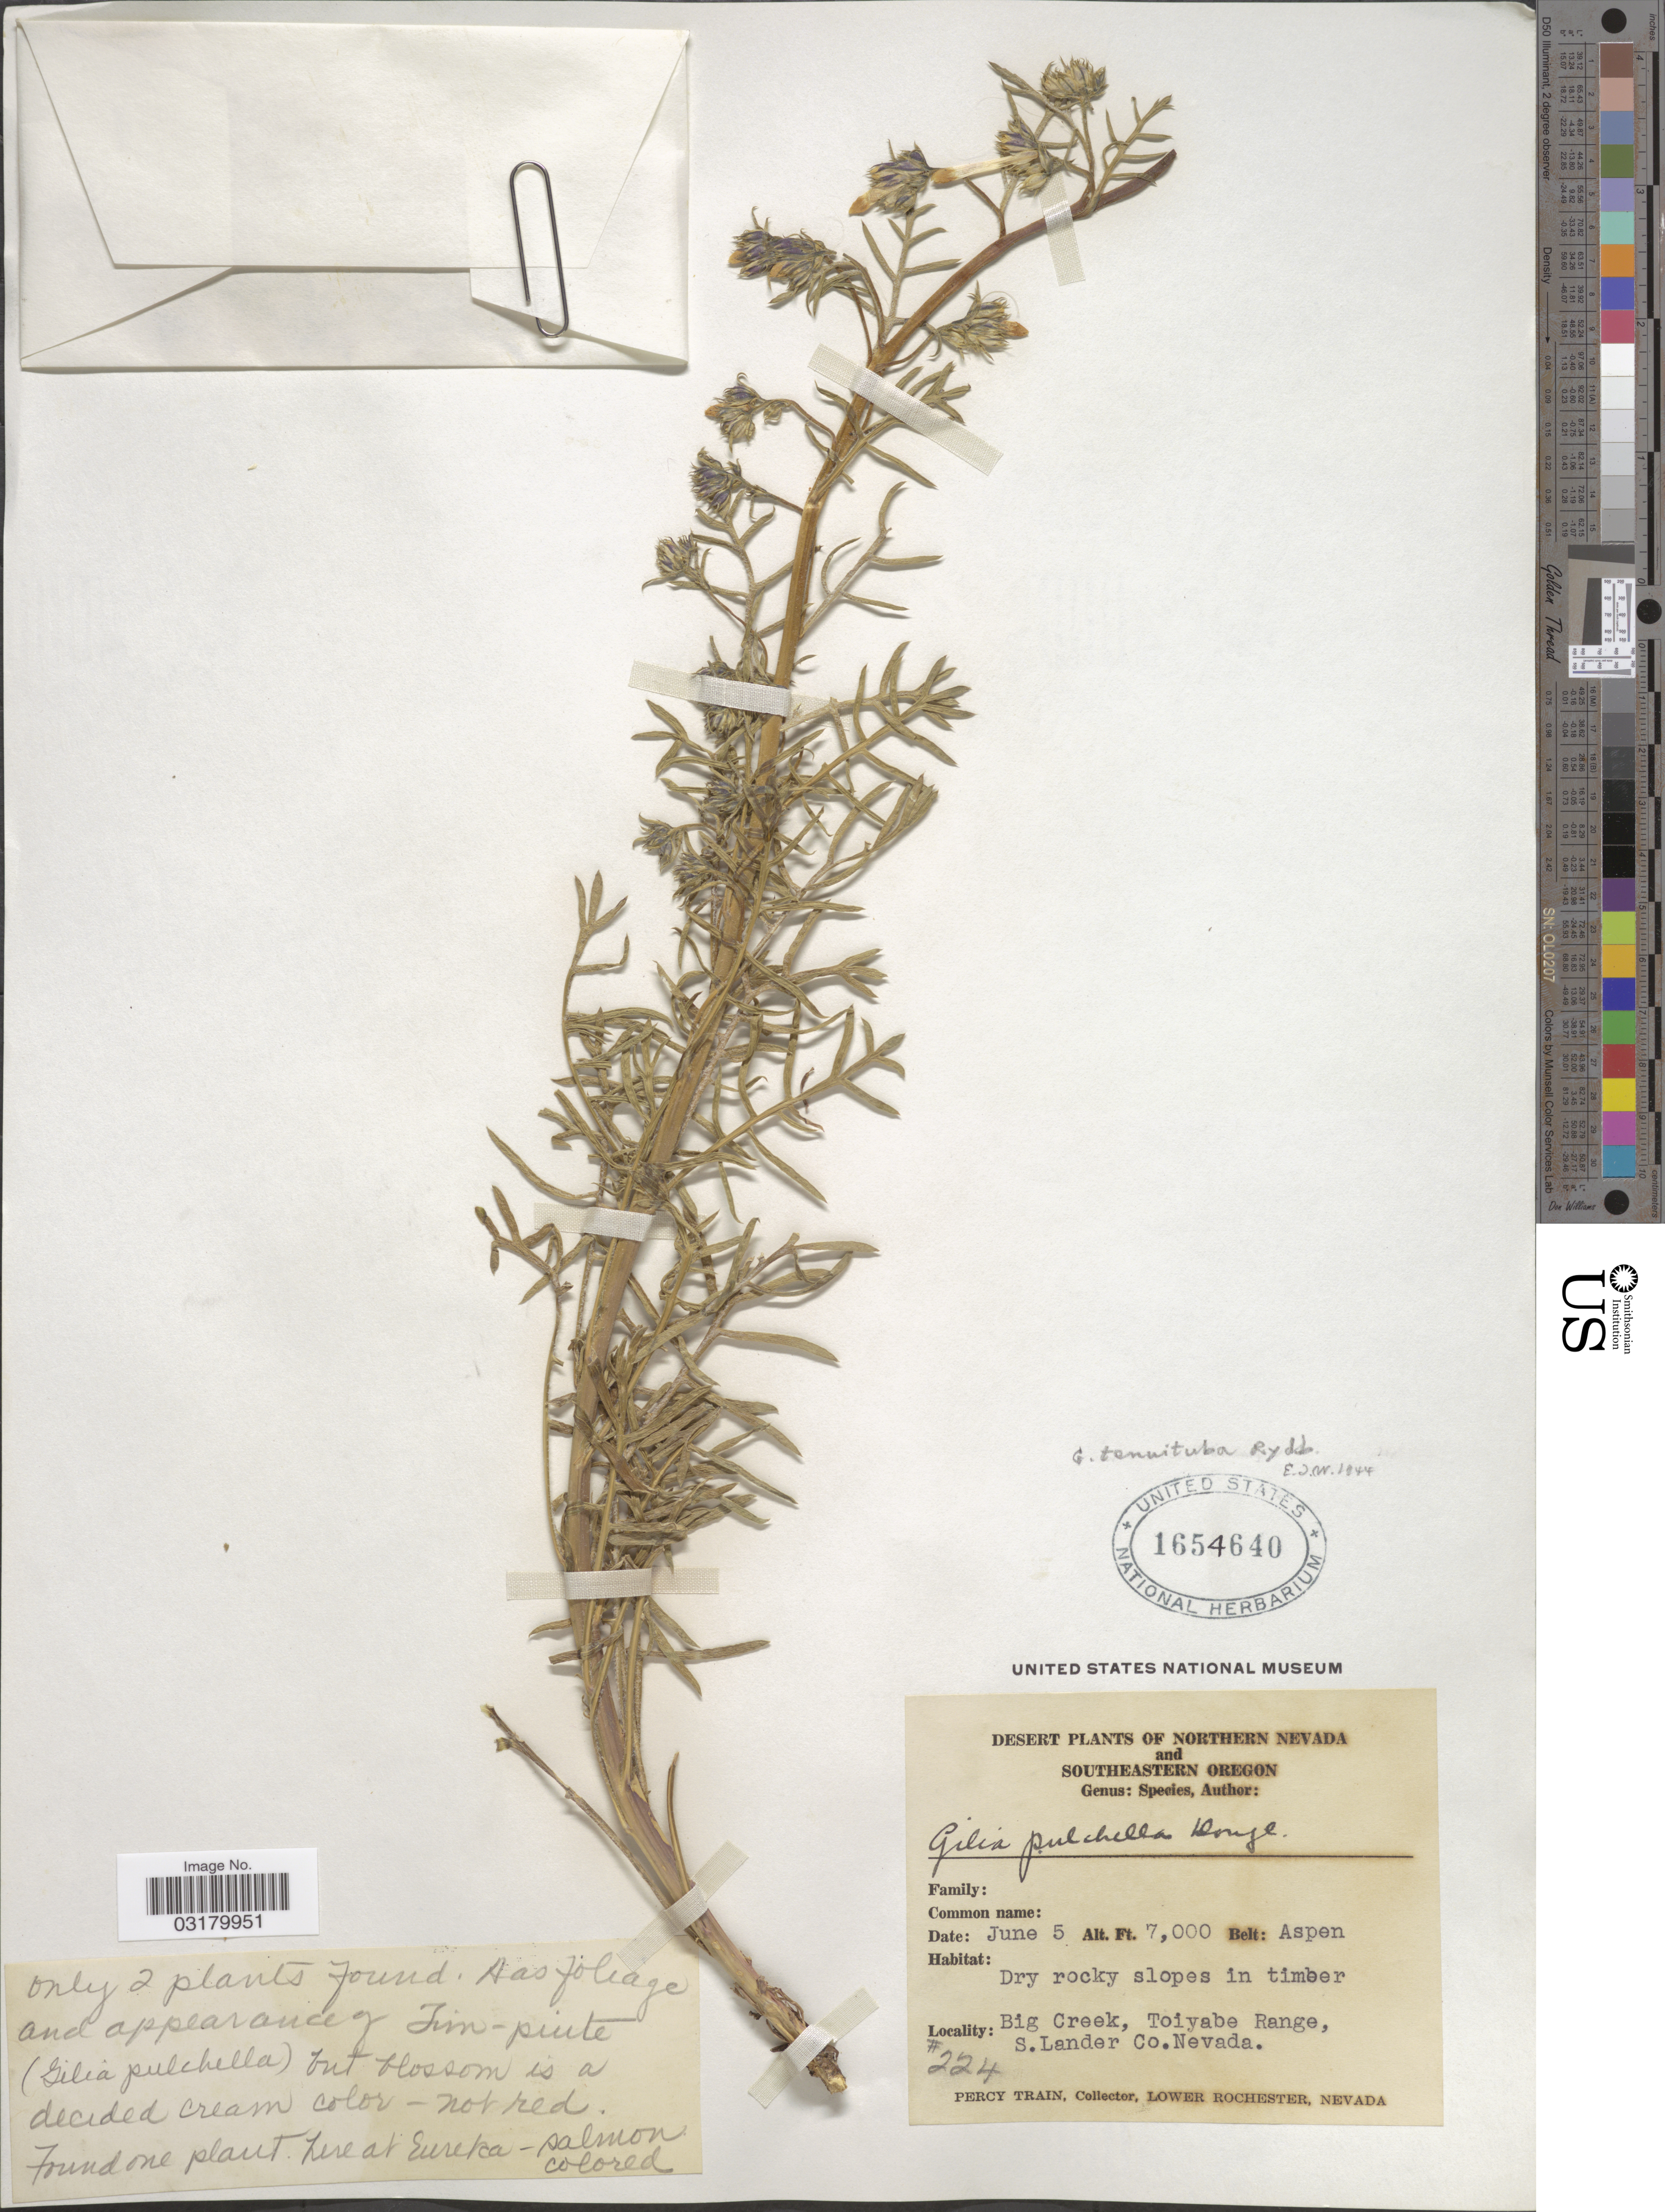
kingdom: Plantae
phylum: Tracheophyta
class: Magnoliopsida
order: Ericales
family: Polemoniaceae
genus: Ipomopsis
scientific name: Ipomopsis tenuituba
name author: (Rydb.) V.E. Grant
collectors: P. Train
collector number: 224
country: United States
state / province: Nevada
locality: Desert plants of Northern Nevada. Big Creek, Toiyabe Range, S. Lander Co.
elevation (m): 2134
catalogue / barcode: US 1654640